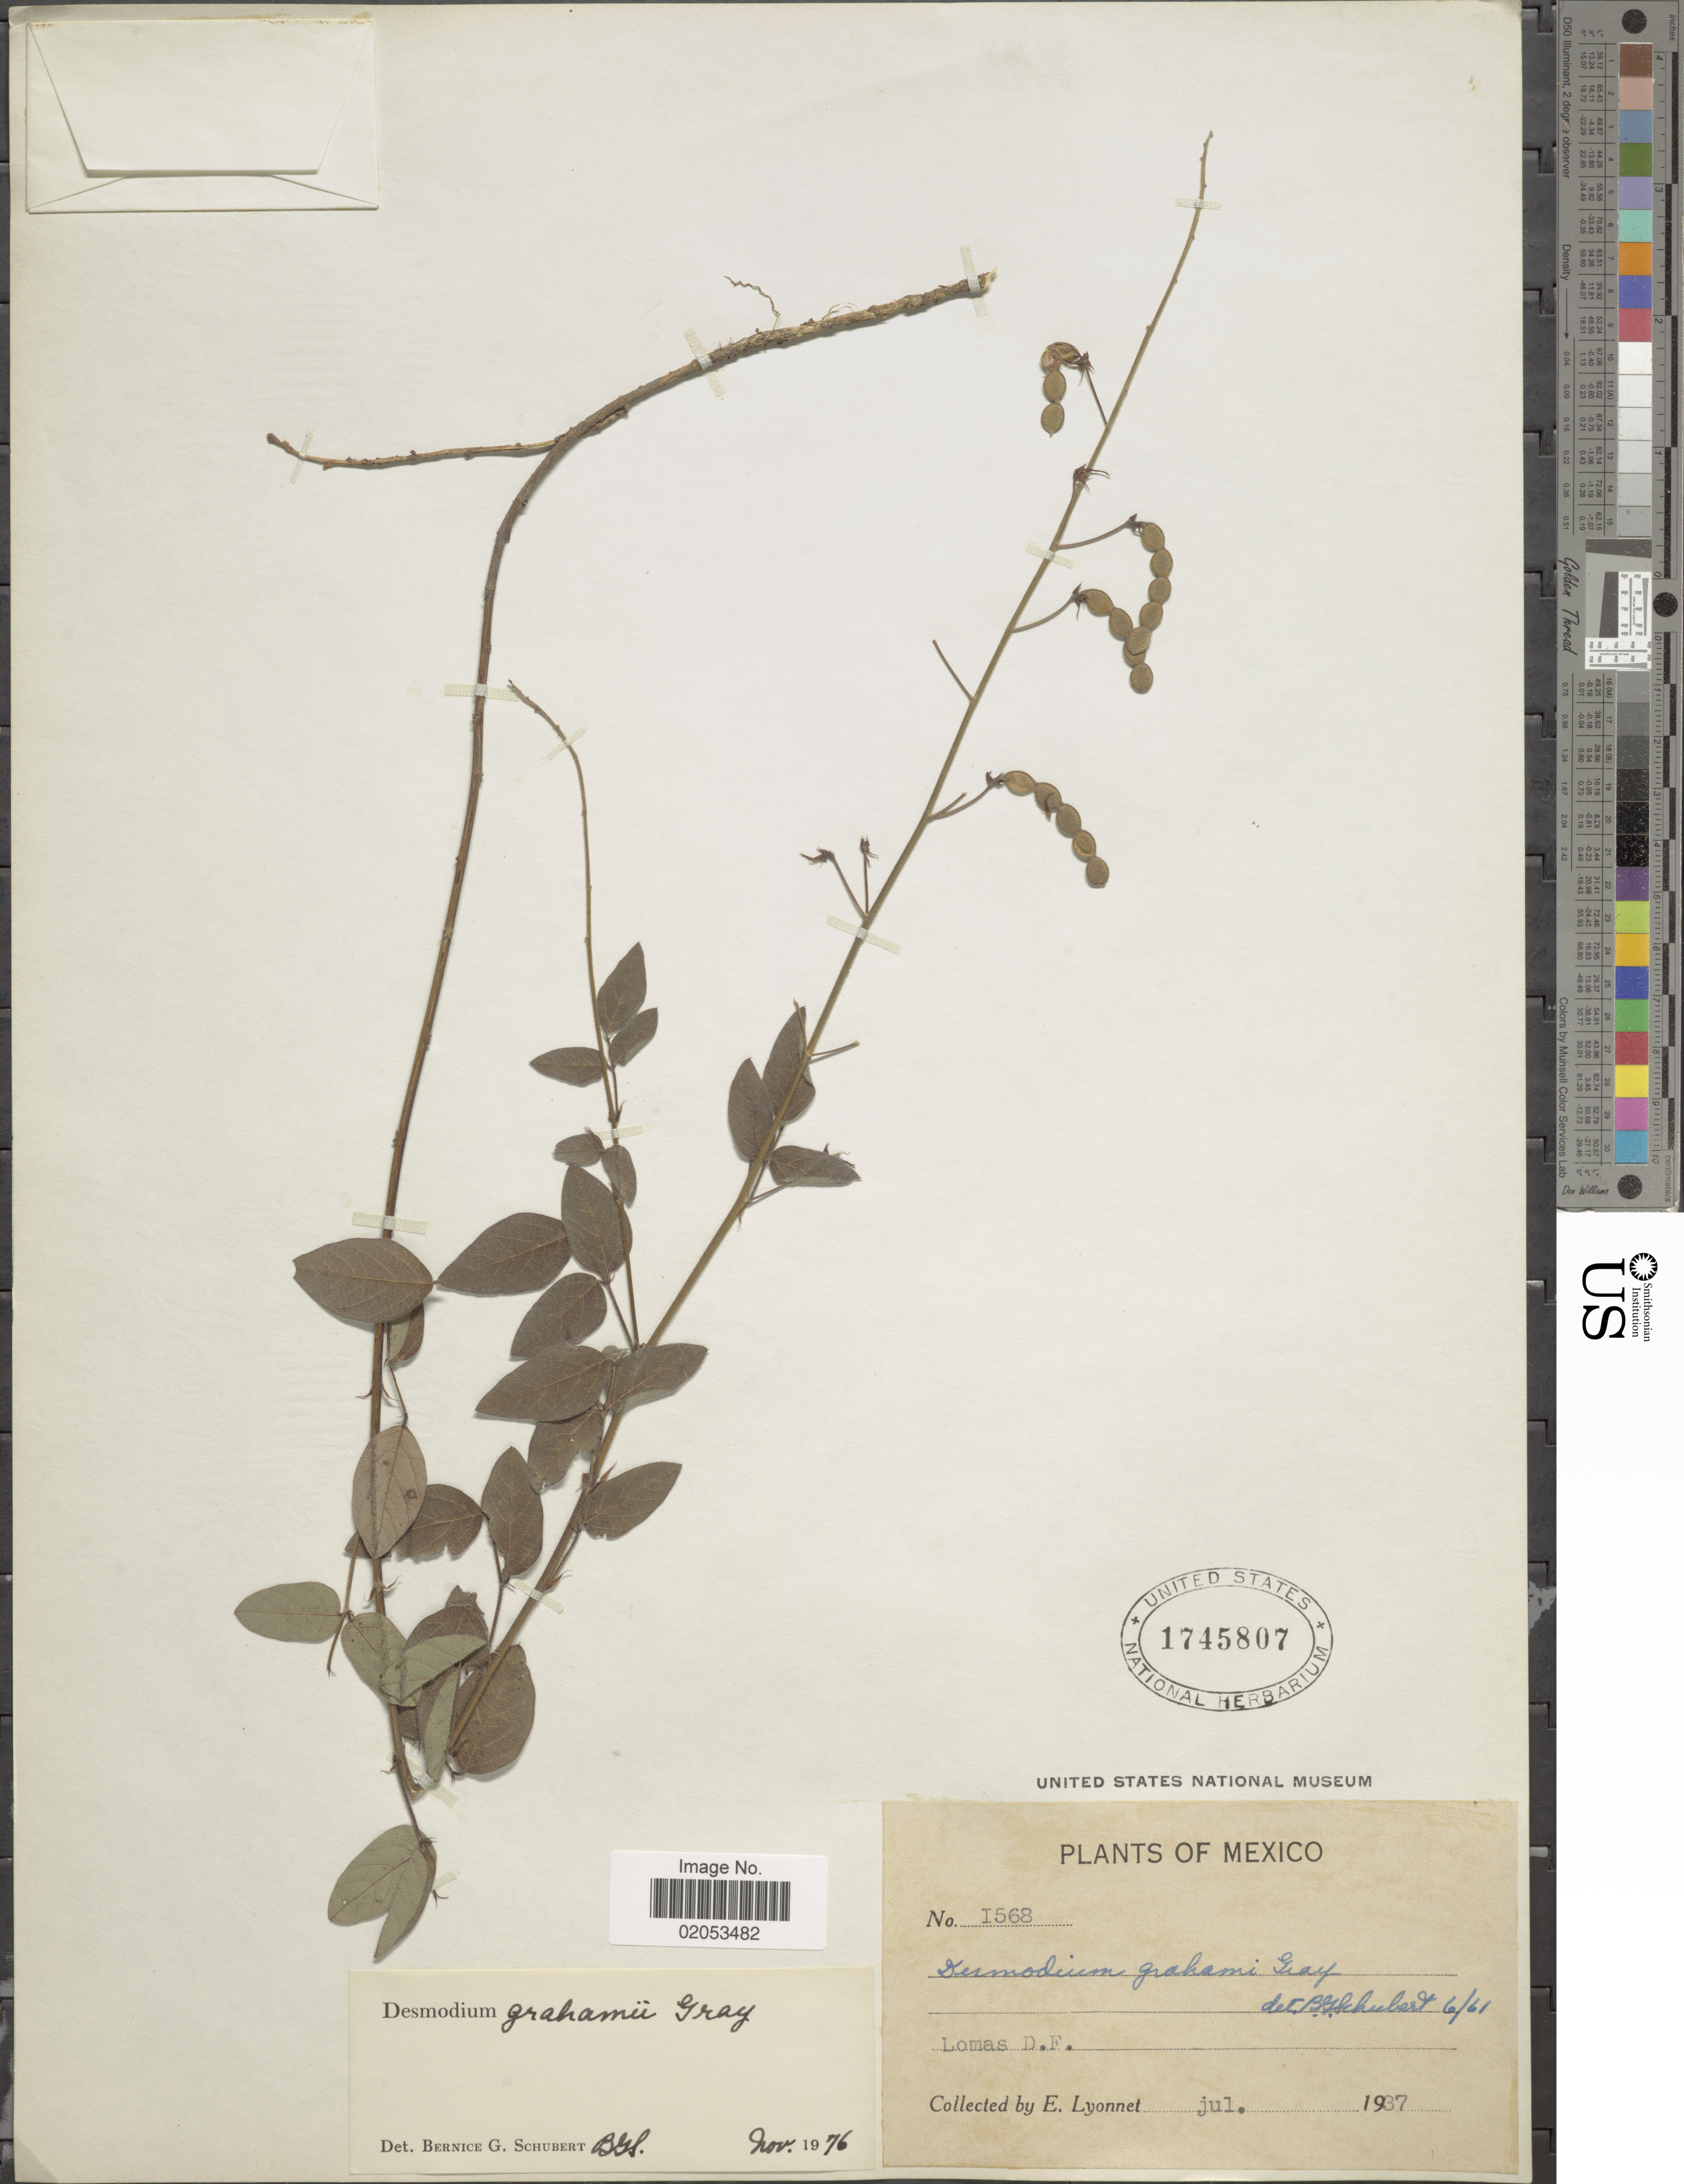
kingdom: Plantae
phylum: Tracheophyta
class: Magnoliopsida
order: Fabales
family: Fabaceae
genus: Desmodium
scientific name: Desmodium grahamii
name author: A. Gray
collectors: E. Lyonnet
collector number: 1568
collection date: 1937-07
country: Mexico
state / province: Distrito Federal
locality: Lomas D.F.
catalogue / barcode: US 1745807